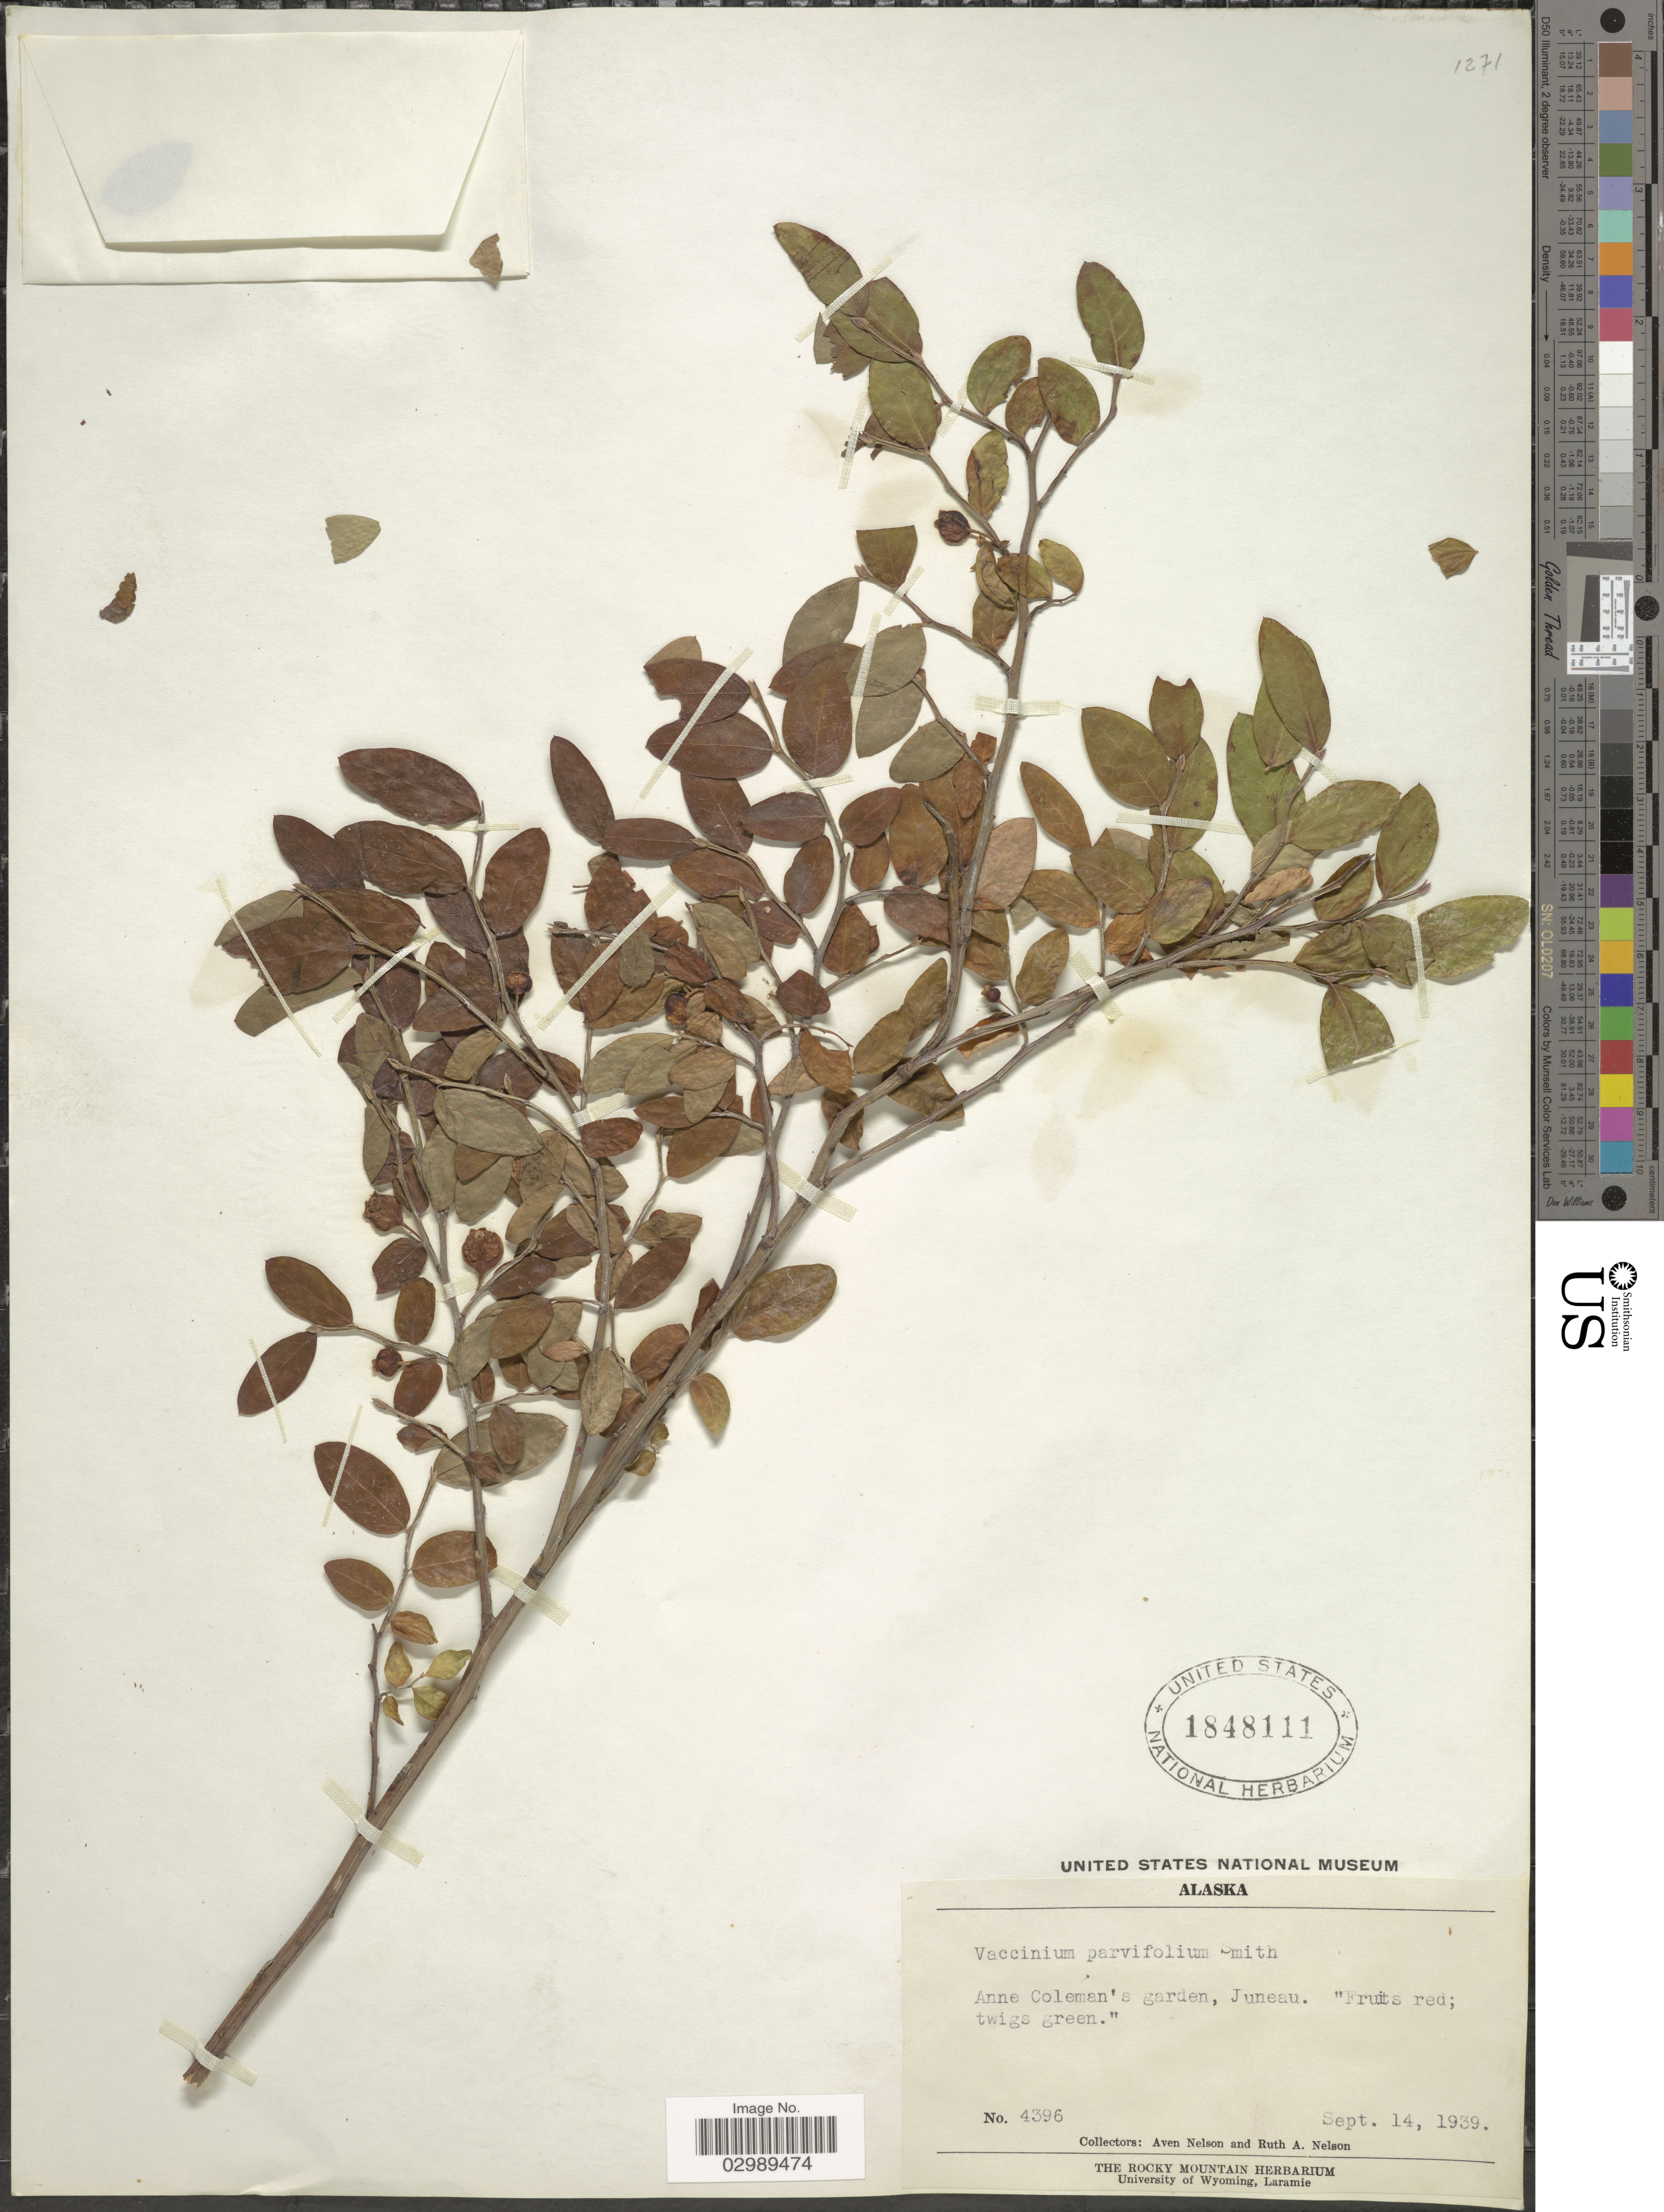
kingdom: Plantae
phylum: Tracheophyta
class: Magnoliopsida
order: Ericales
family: Ericaceae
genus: Vaccinium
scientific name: Vaccinium parvifolium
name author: Small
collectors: A. Nelson & R. A. Nelson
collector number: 4396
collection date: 1939-09-14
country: United States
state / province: Alaska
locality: Anne Coleman's garden, Juneau.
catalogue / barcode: US 1848111